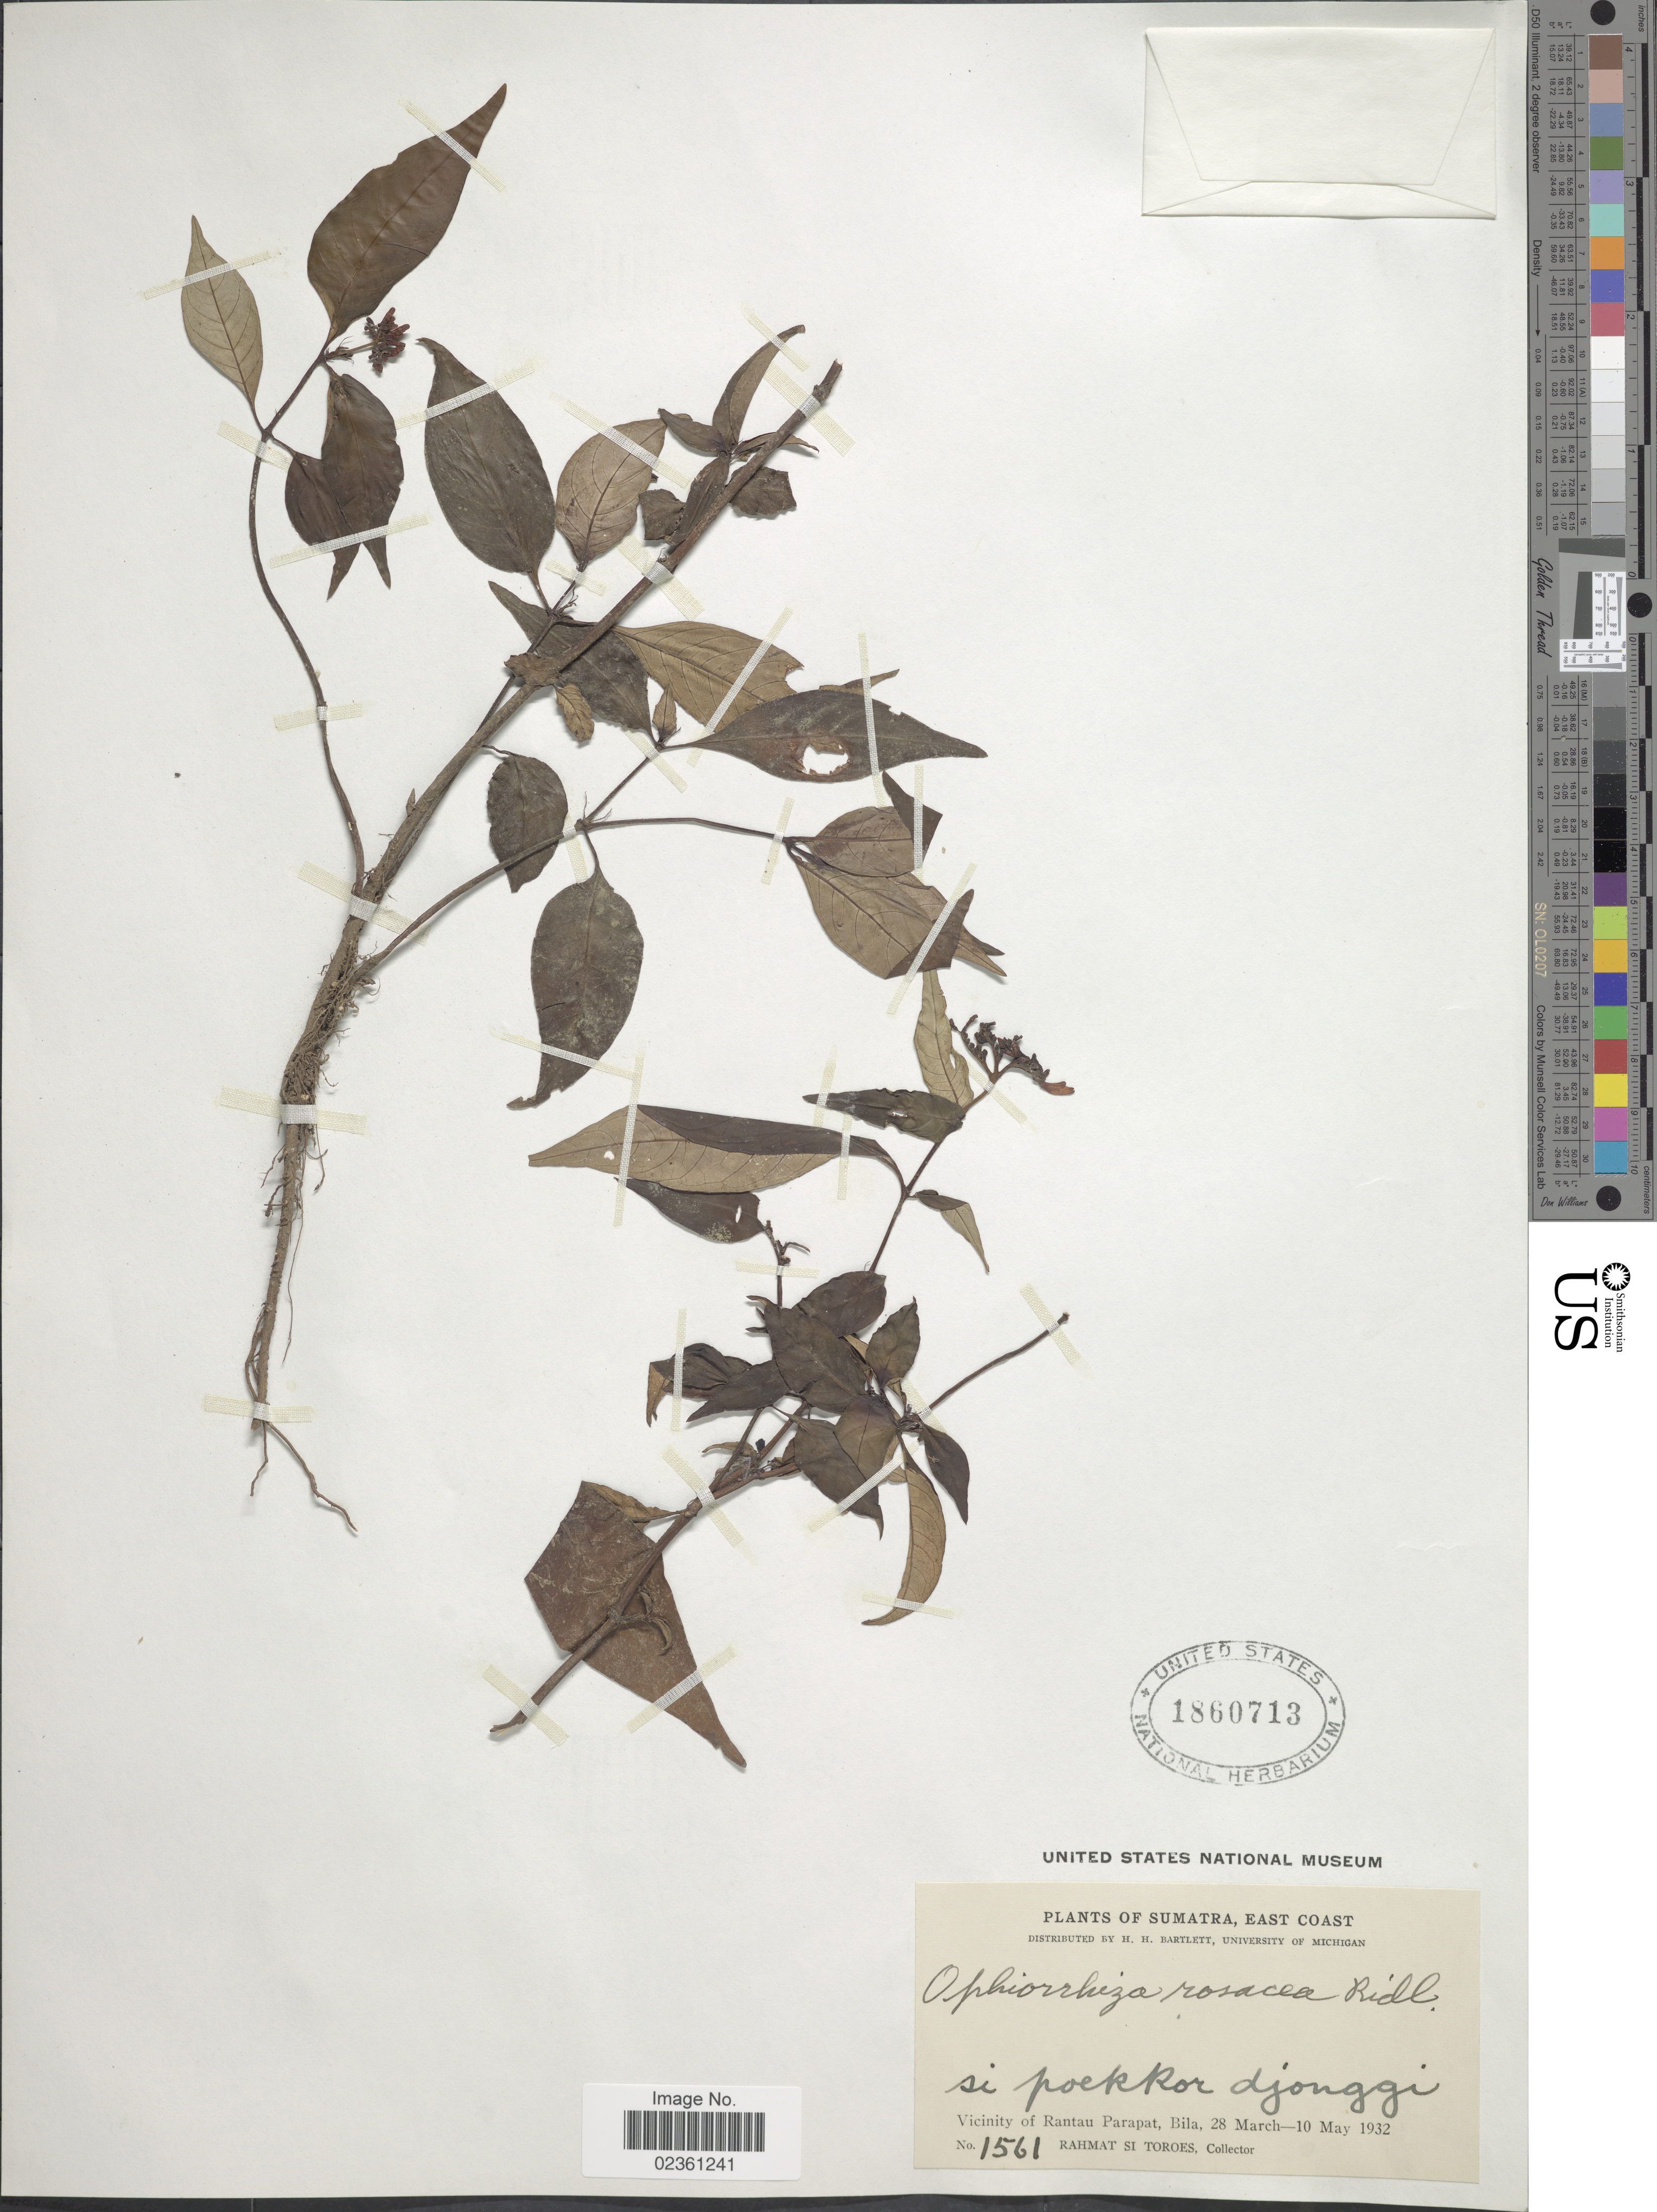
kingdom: Plantae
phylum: Tracheophyta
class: Magnoliopsida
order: Gentianales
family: Rubiaceae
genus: Ophiorrhiza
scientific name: Ophiorrhiza rosacea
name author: Ridl.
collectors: Rahmat Si Boeea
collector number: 1561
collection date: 1932-03-28/1932-05-10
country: Indonesia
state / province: Sumatra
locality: East Coast, Si Poekkor Djonggi, Vicinity of Rantau Parapat, Bila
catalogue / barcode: US 1860713